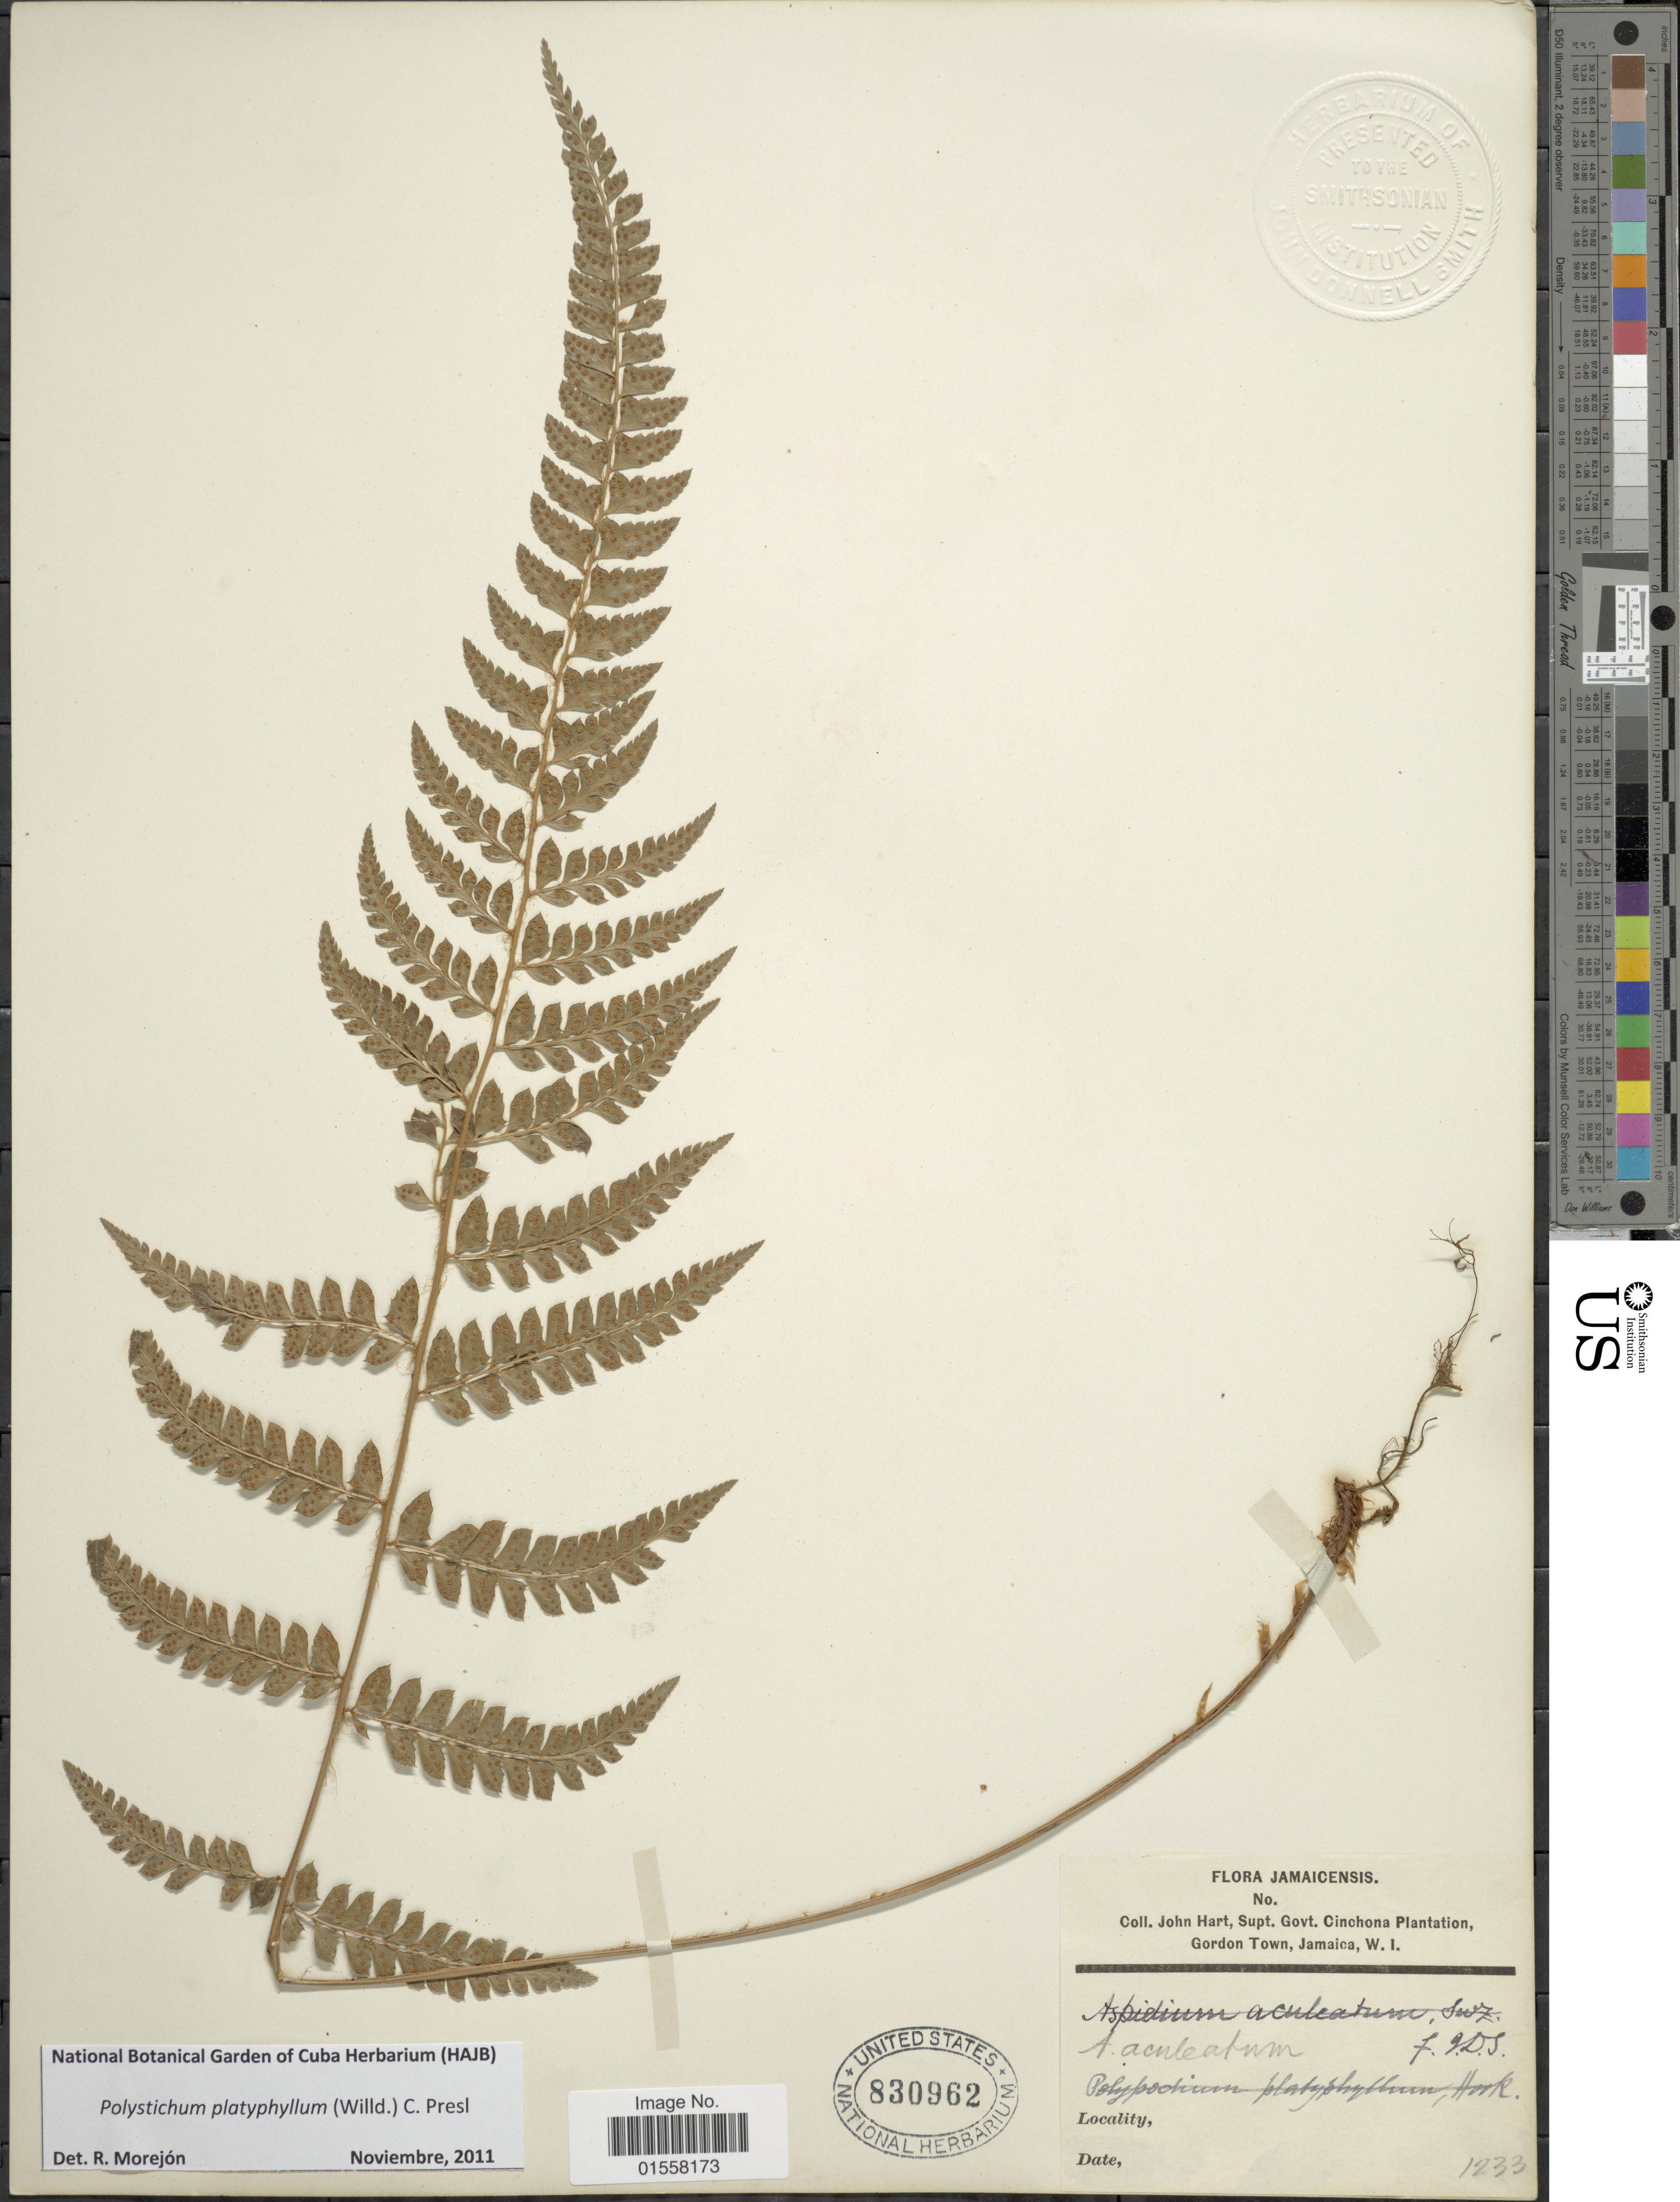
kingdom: Plantae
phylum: Tracheophyta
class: Polypodiopsida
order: Polypodiales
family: Dryopteridaceae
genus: Polystichum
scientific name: Polystichum platyphyllum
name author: (Willd.) C. Presl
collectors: J. H. Hart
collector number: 1233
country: Jamaica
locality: Jamaicensis.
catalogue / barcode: US 830962